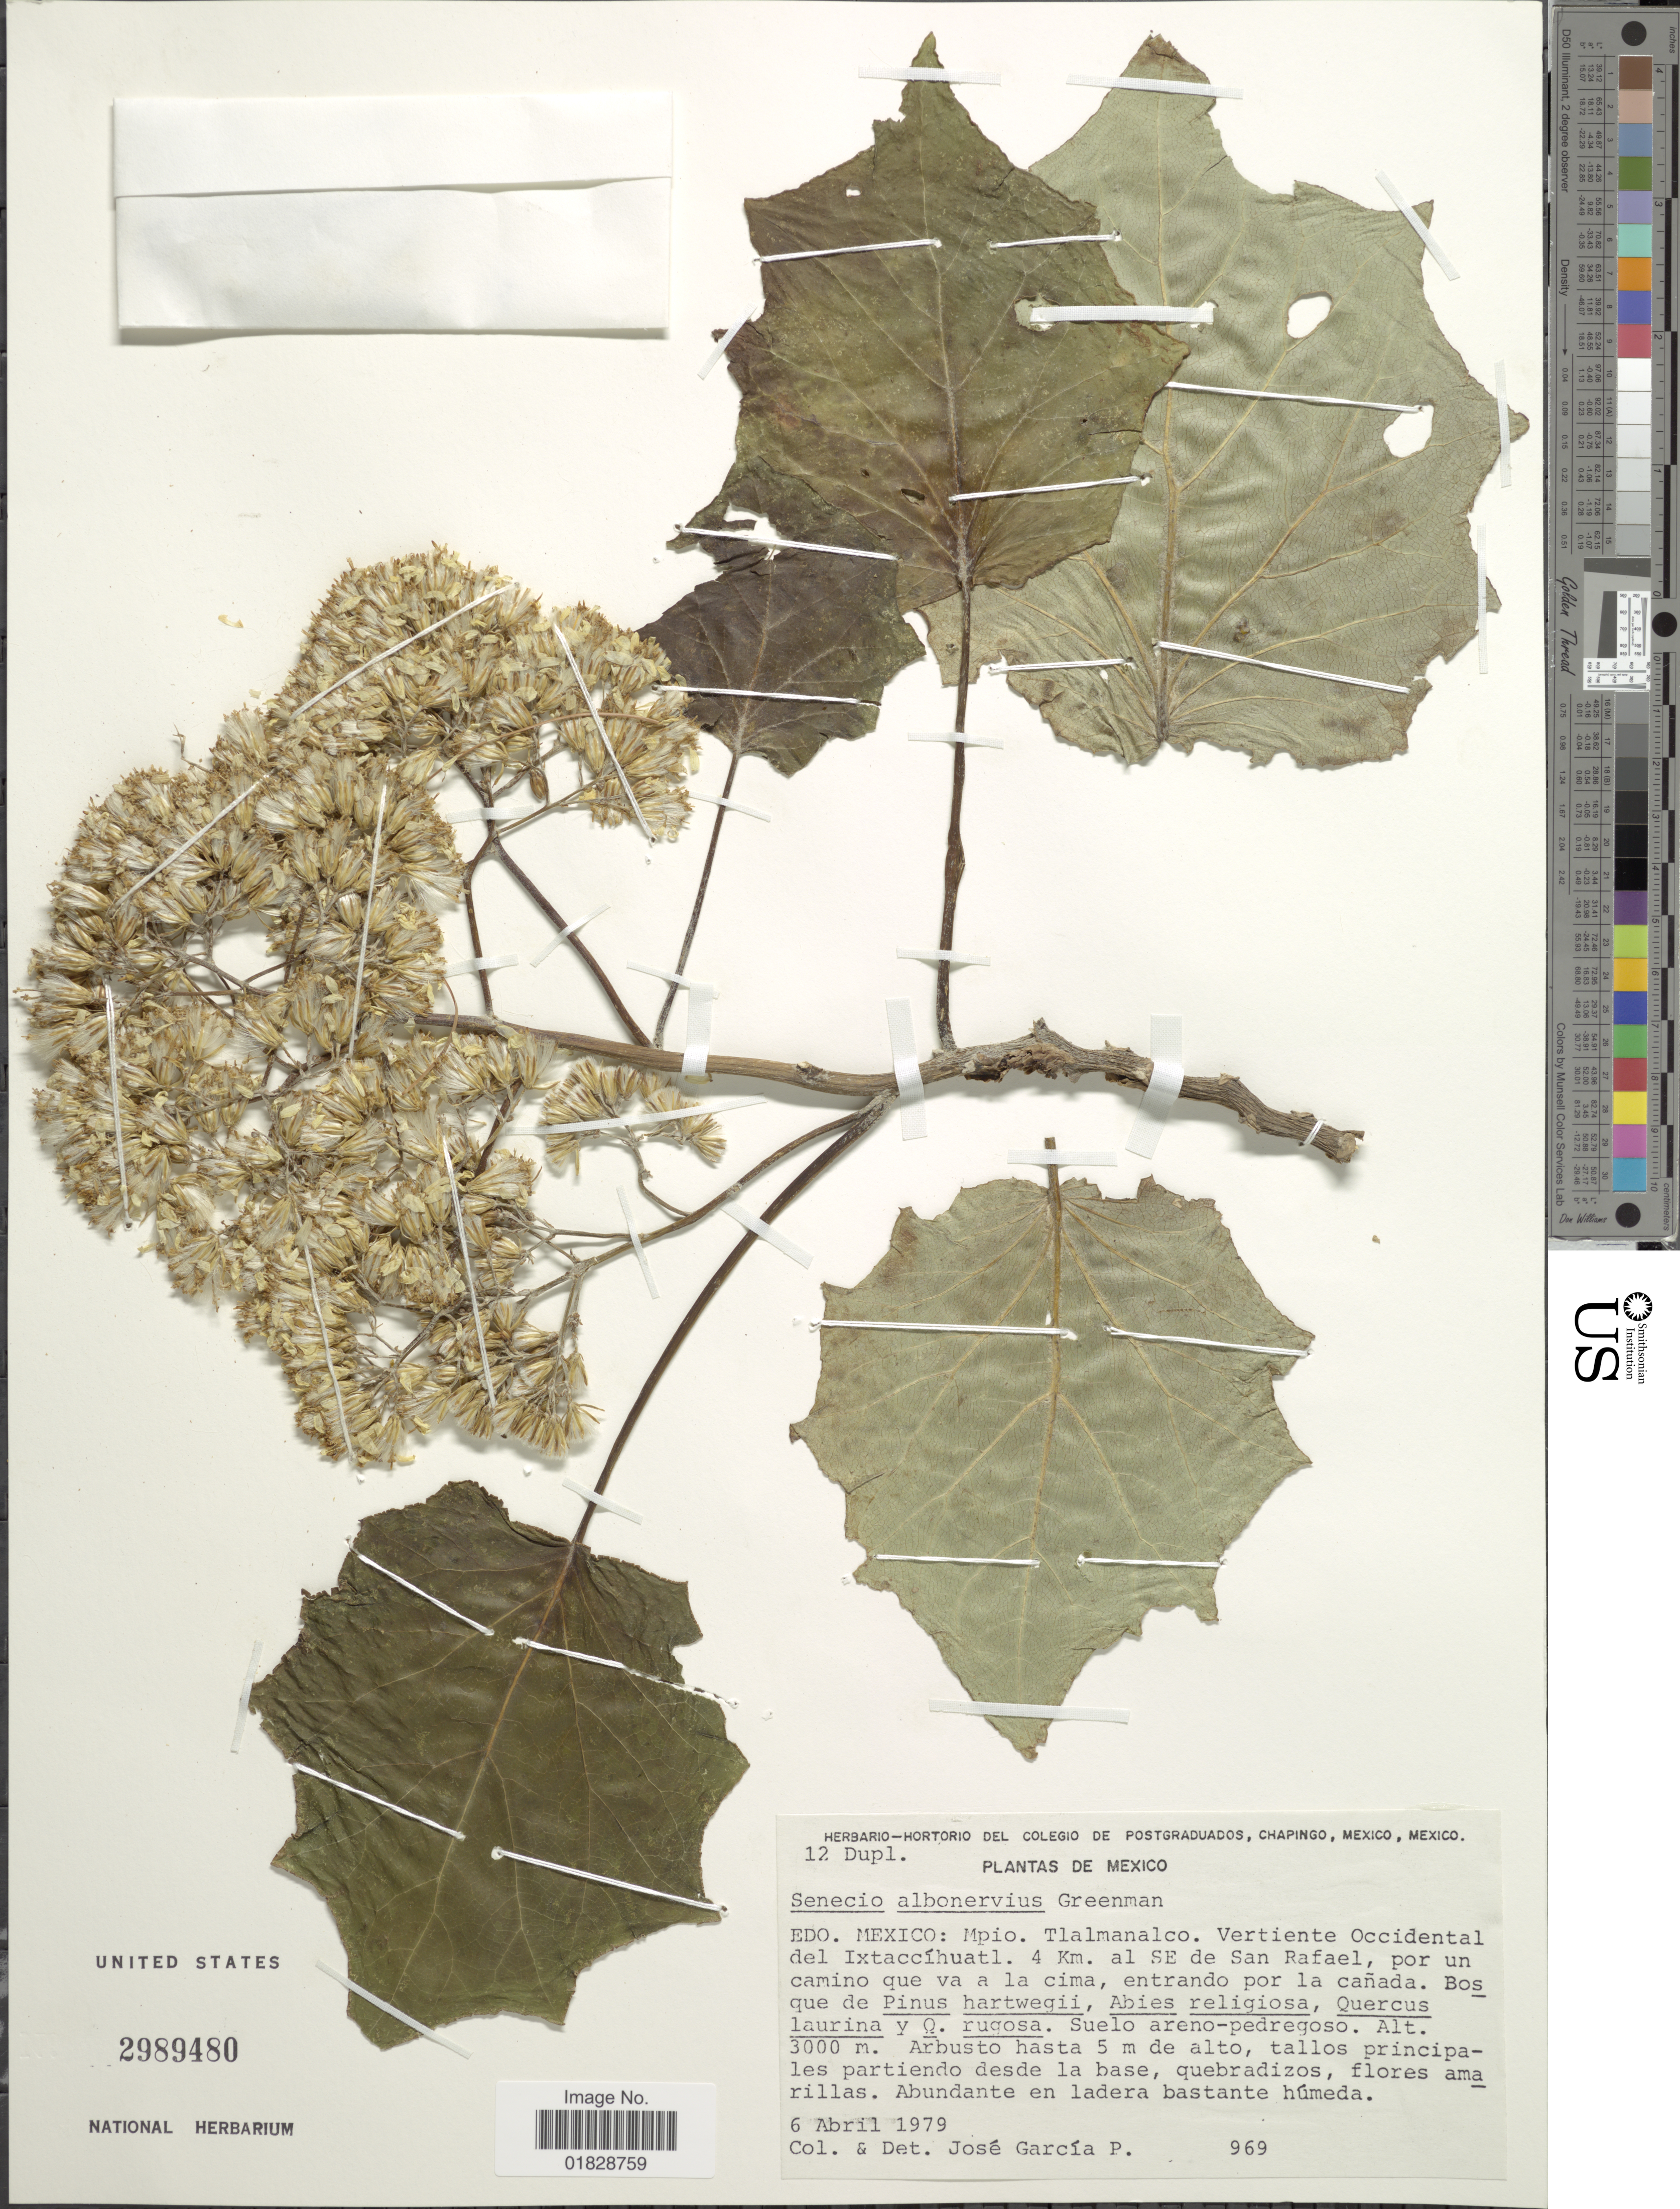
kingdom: Plantae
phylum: Tracheophyta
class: Magnoliopsida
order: Asterales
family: Asteraceae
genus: Roldana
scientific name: Roldana albonervia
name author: (Greenm.) H. Rob. & Brettell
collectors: J. García-P.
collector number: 969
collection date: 1979-04-06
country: Mexico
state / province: México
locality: Edo. Mexico: Mpio. Tlalmanalco. Vertiente Occidental del Ixtaccíhuatl. 4 Km. al SE de San Rafael, por un camino que va a la cima, entrando por la cañada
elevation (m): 3000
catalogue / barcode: US 2989480